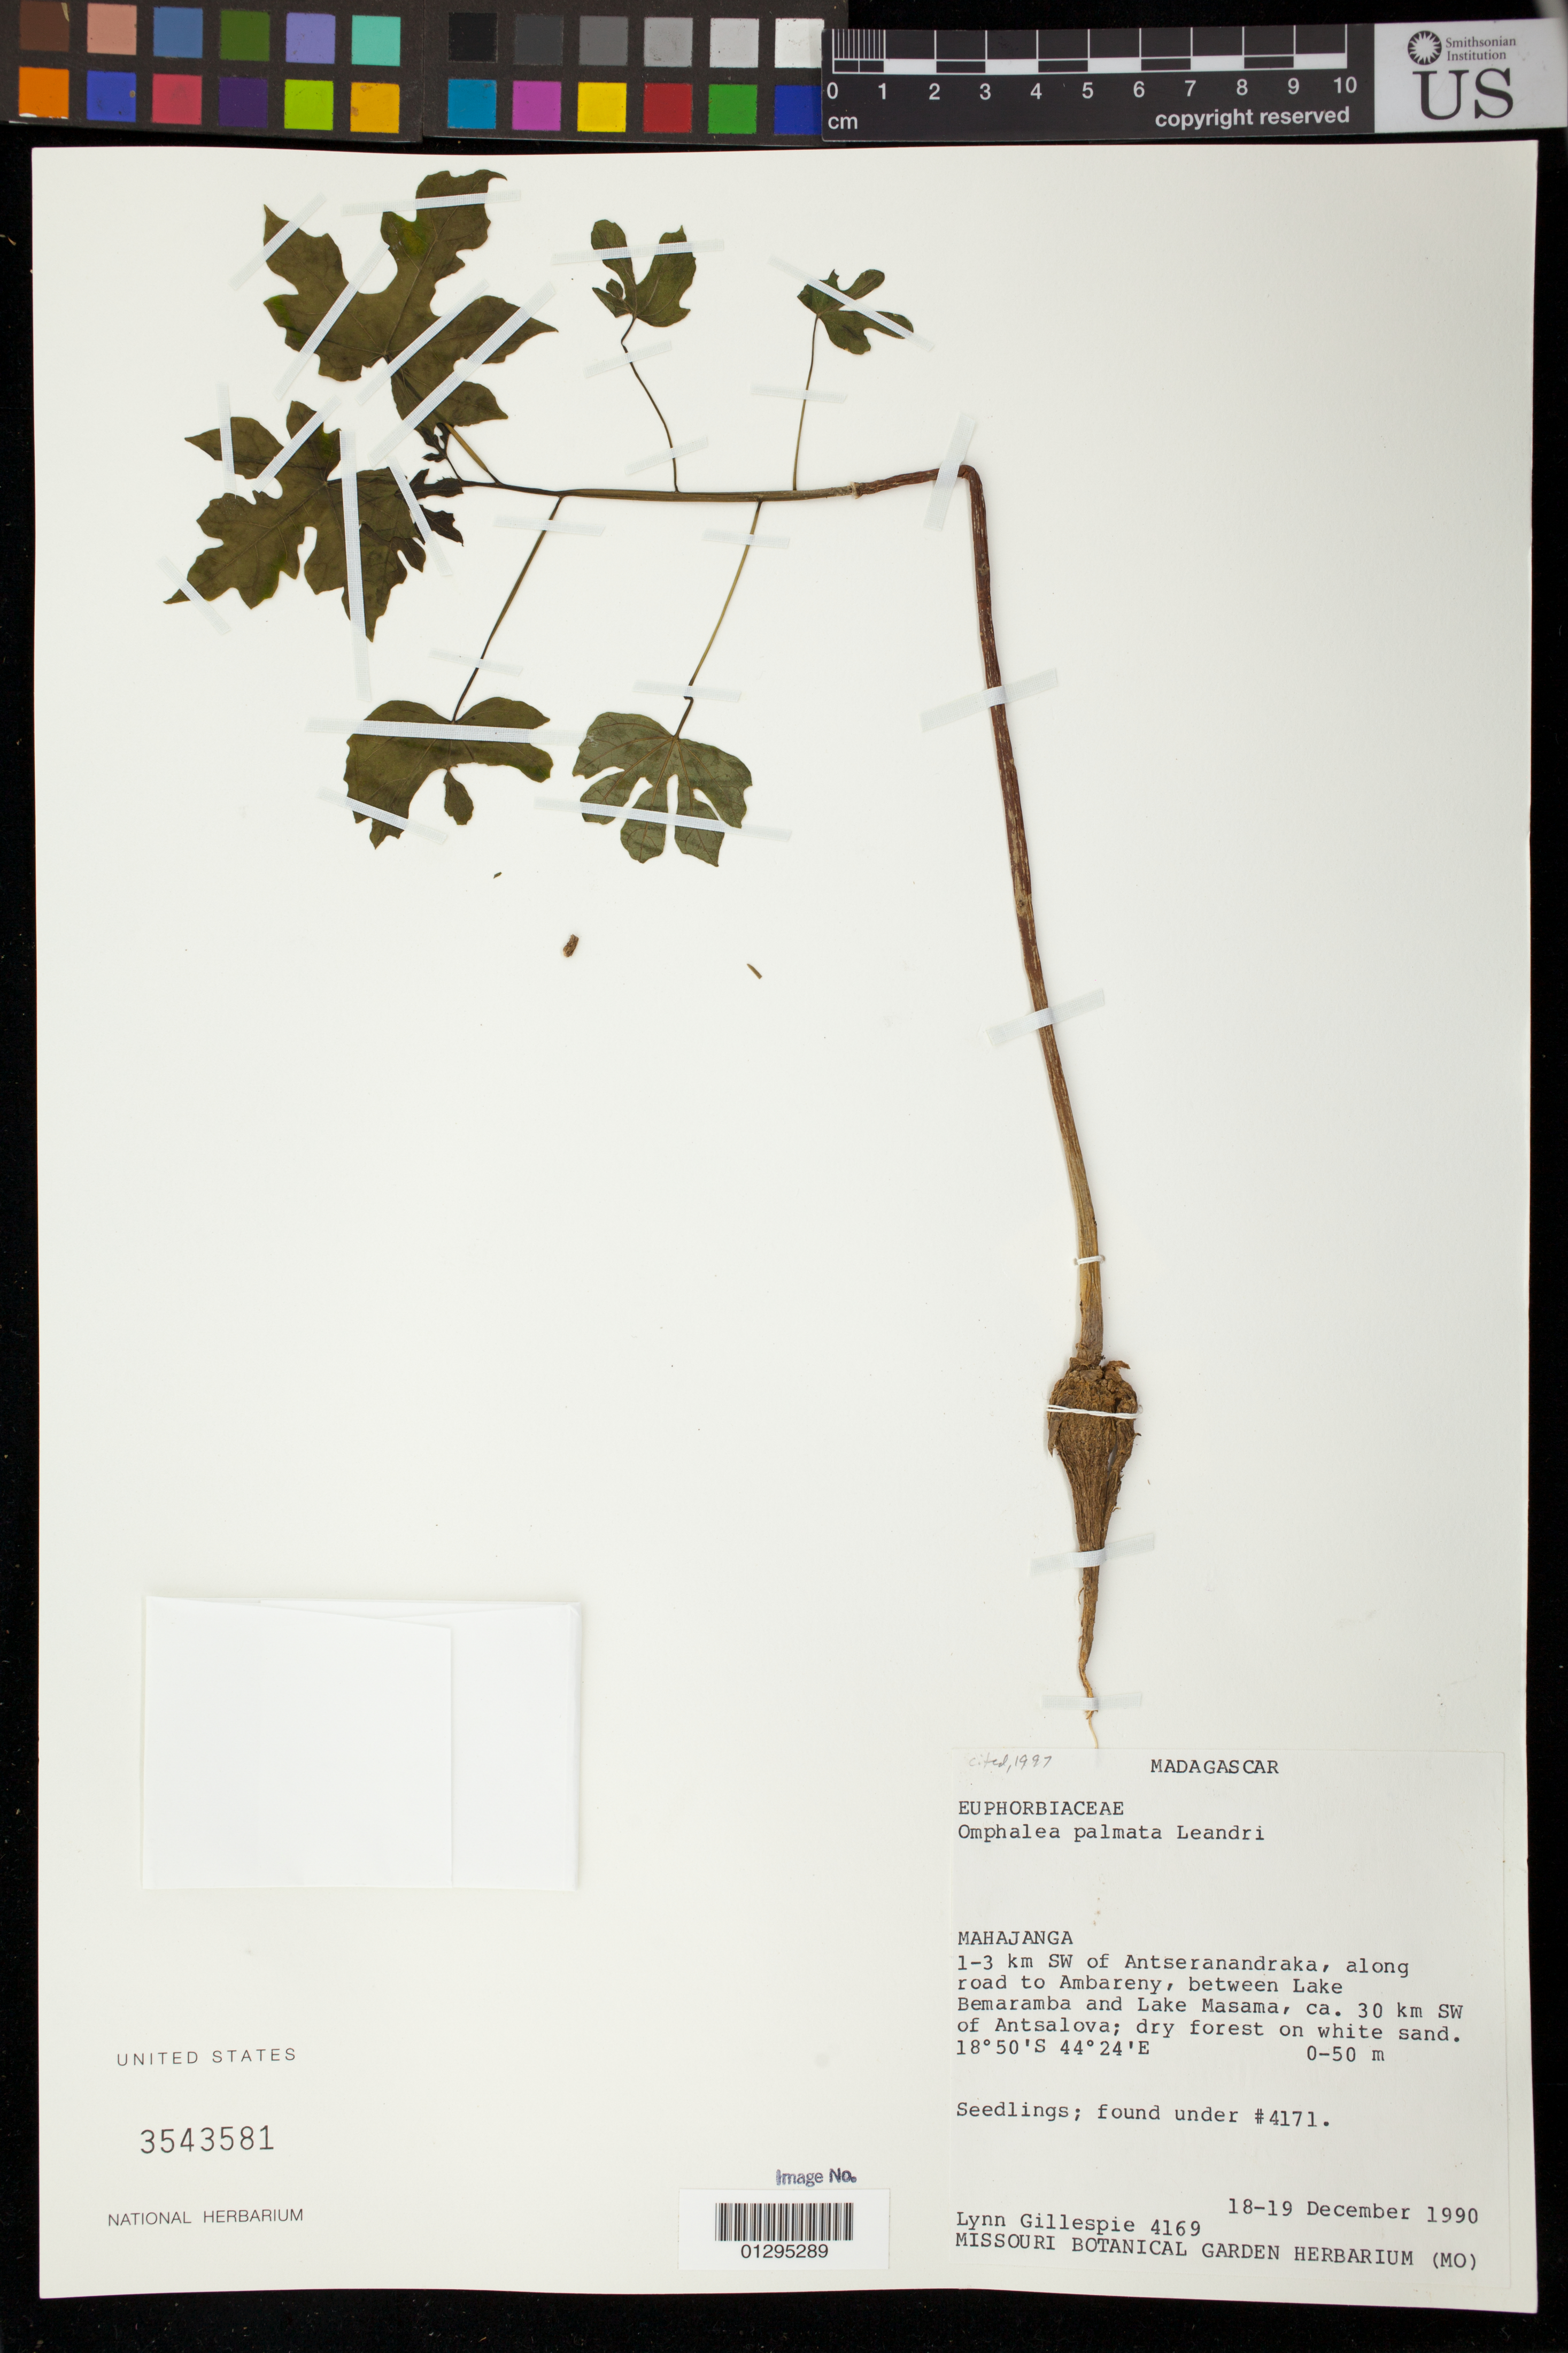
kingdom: Plantae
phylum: Tracheophyta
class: Magnoliopsida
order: Malpighiales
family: Euphorbiaceae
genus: Omphalea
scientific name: Omphalea palmata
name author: Leandri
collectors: L. J. Gillespie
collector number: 4169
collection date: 1990-12-18/1990-12-19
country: Madagascar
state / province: Boeny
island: Madagascar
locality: Mahajanga. 1-3 km SW of Antseranandraka, along road to Ambareny, between Lake Bemaramba and Lake Masama, ca. 30 km SW of Antsalova.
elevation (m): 0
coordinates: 18°50'S, 44°24'E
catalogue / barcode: US 3543581